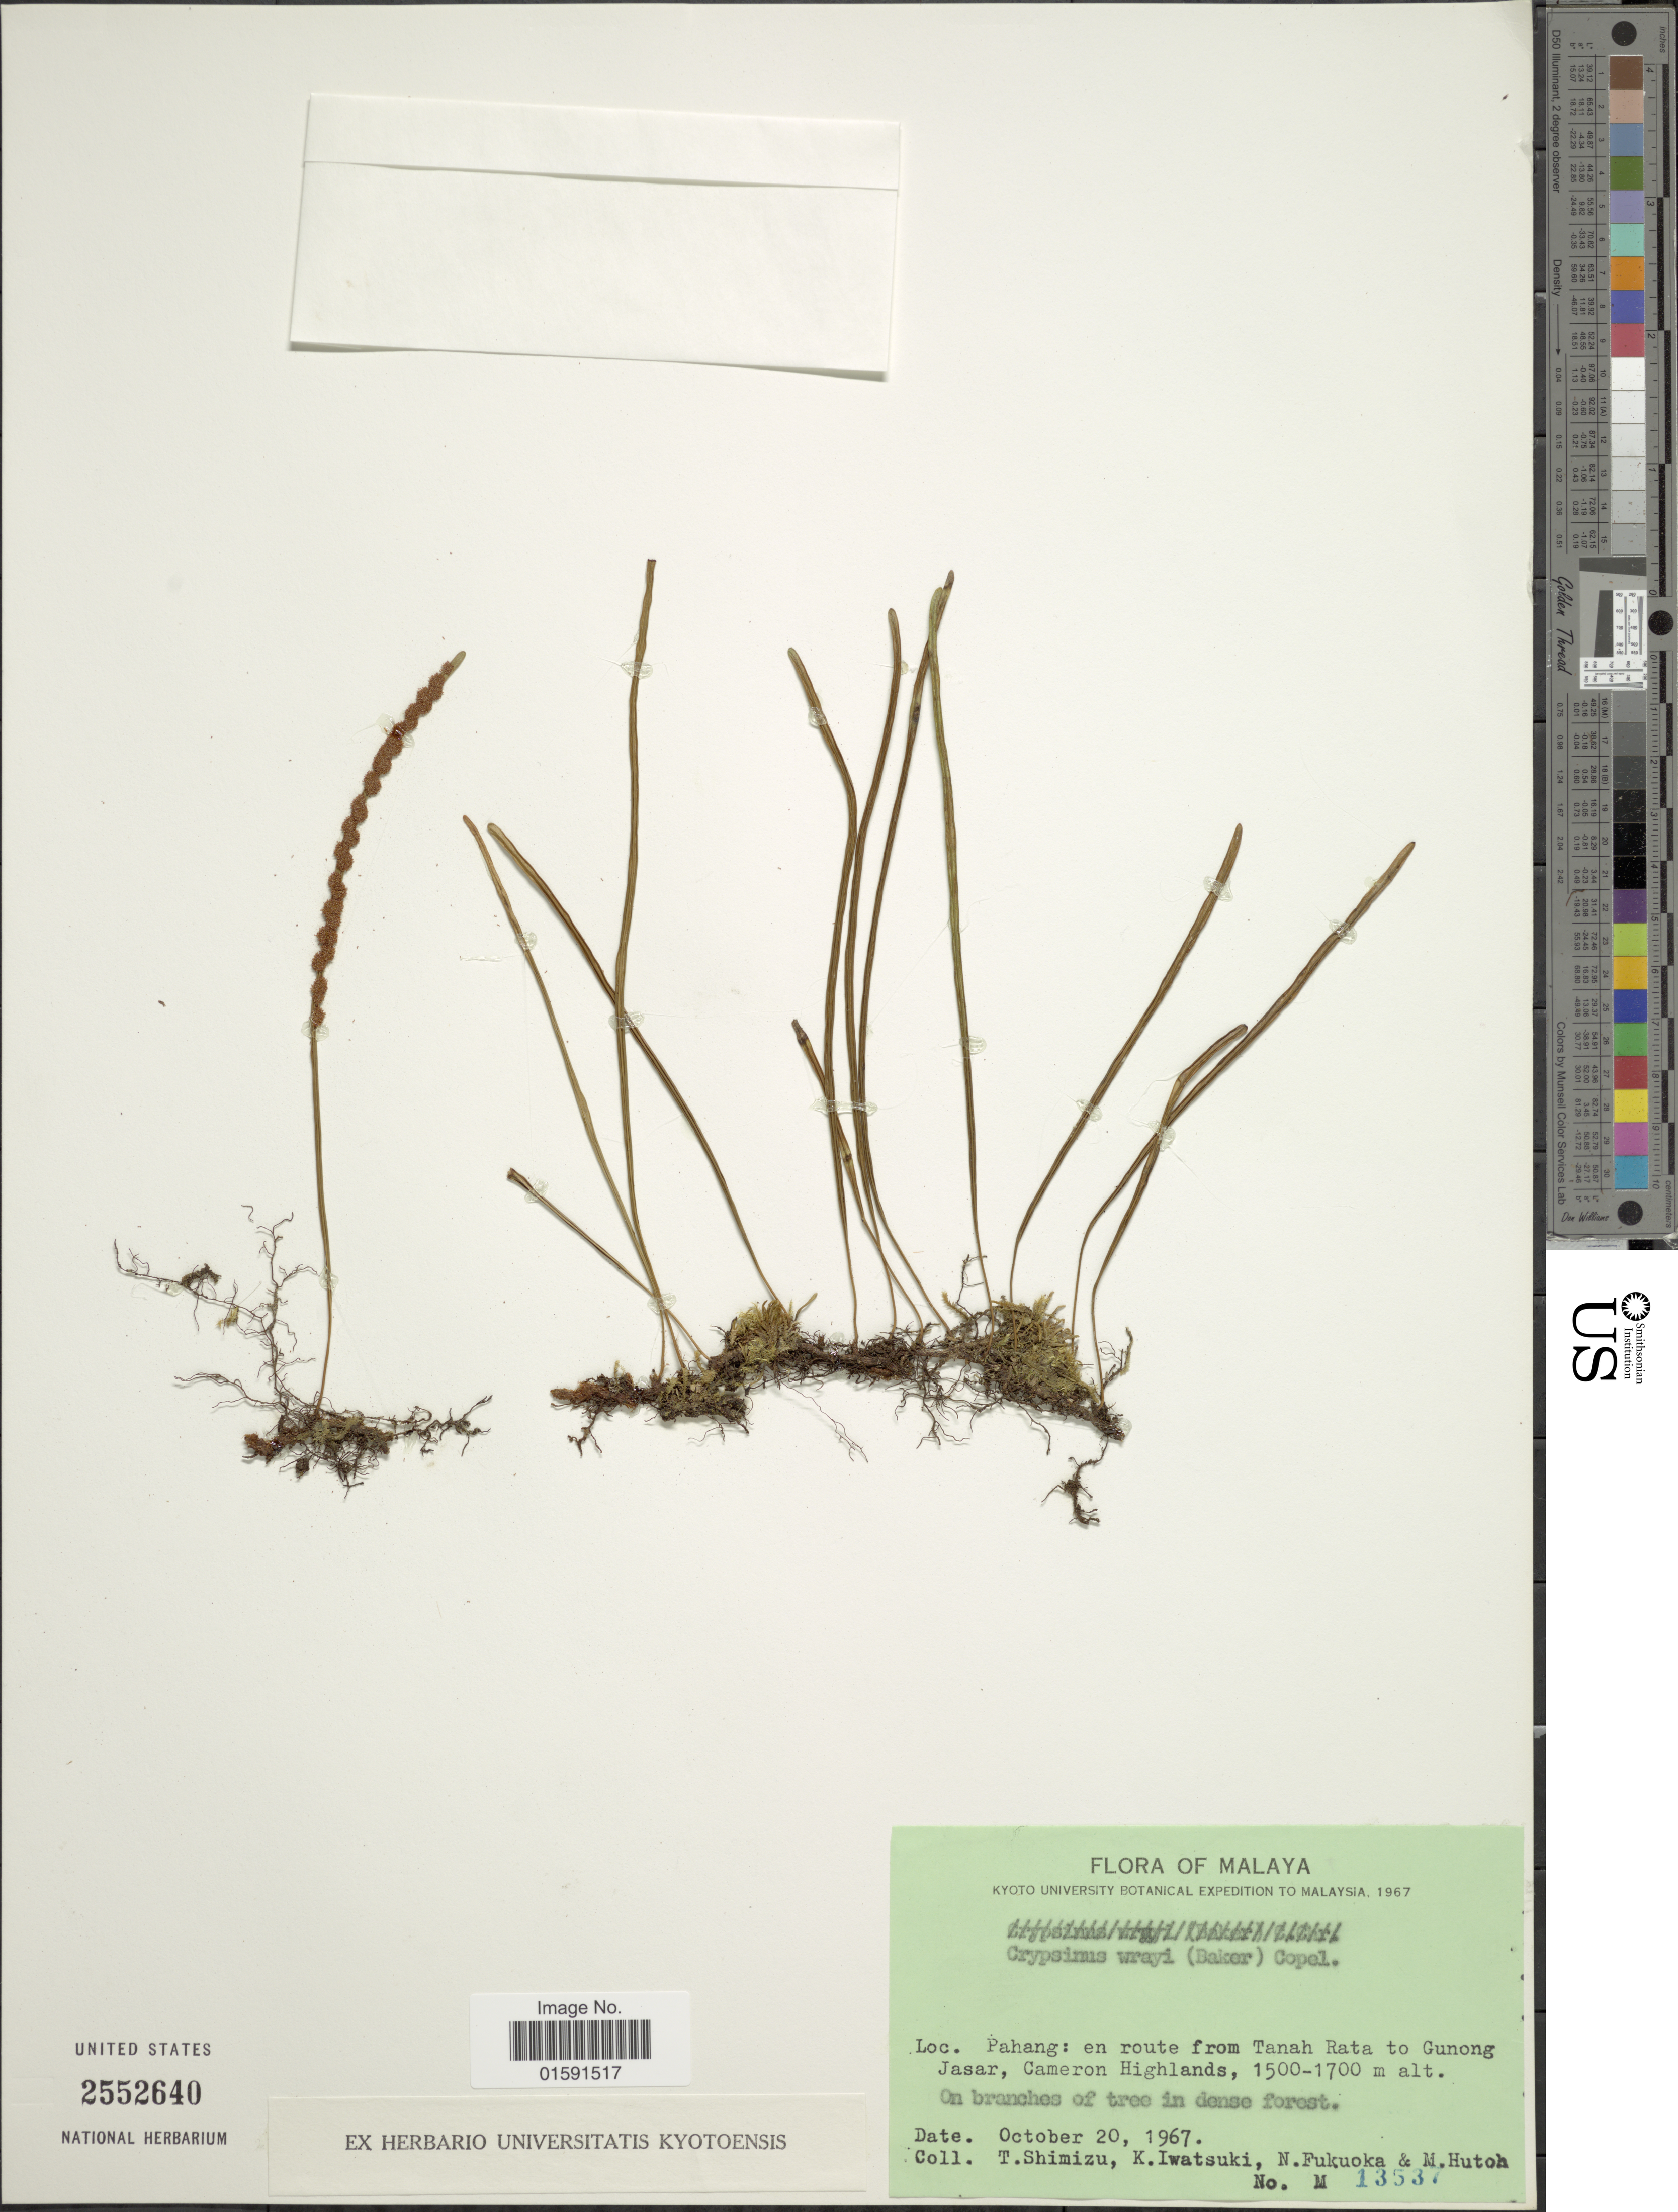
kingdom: Plantae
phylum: Tracheophyta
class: Polypodiopsida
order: Polypodiales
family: Polypodiaceae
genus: Selliguea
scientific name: Selliguea subsparsa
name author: (Baker) Hovenkamp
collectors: T. Shimizu, K. Iwatsuki, N. Fukuoka & M. Hutoh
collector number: M 13537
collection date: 1967-10-20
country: Malaysia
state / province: Pahang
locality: Pahang: en route from Tanah Rata to Gunong Jasar, Cameron Highlands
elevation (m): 1500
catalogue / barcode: US 2552640